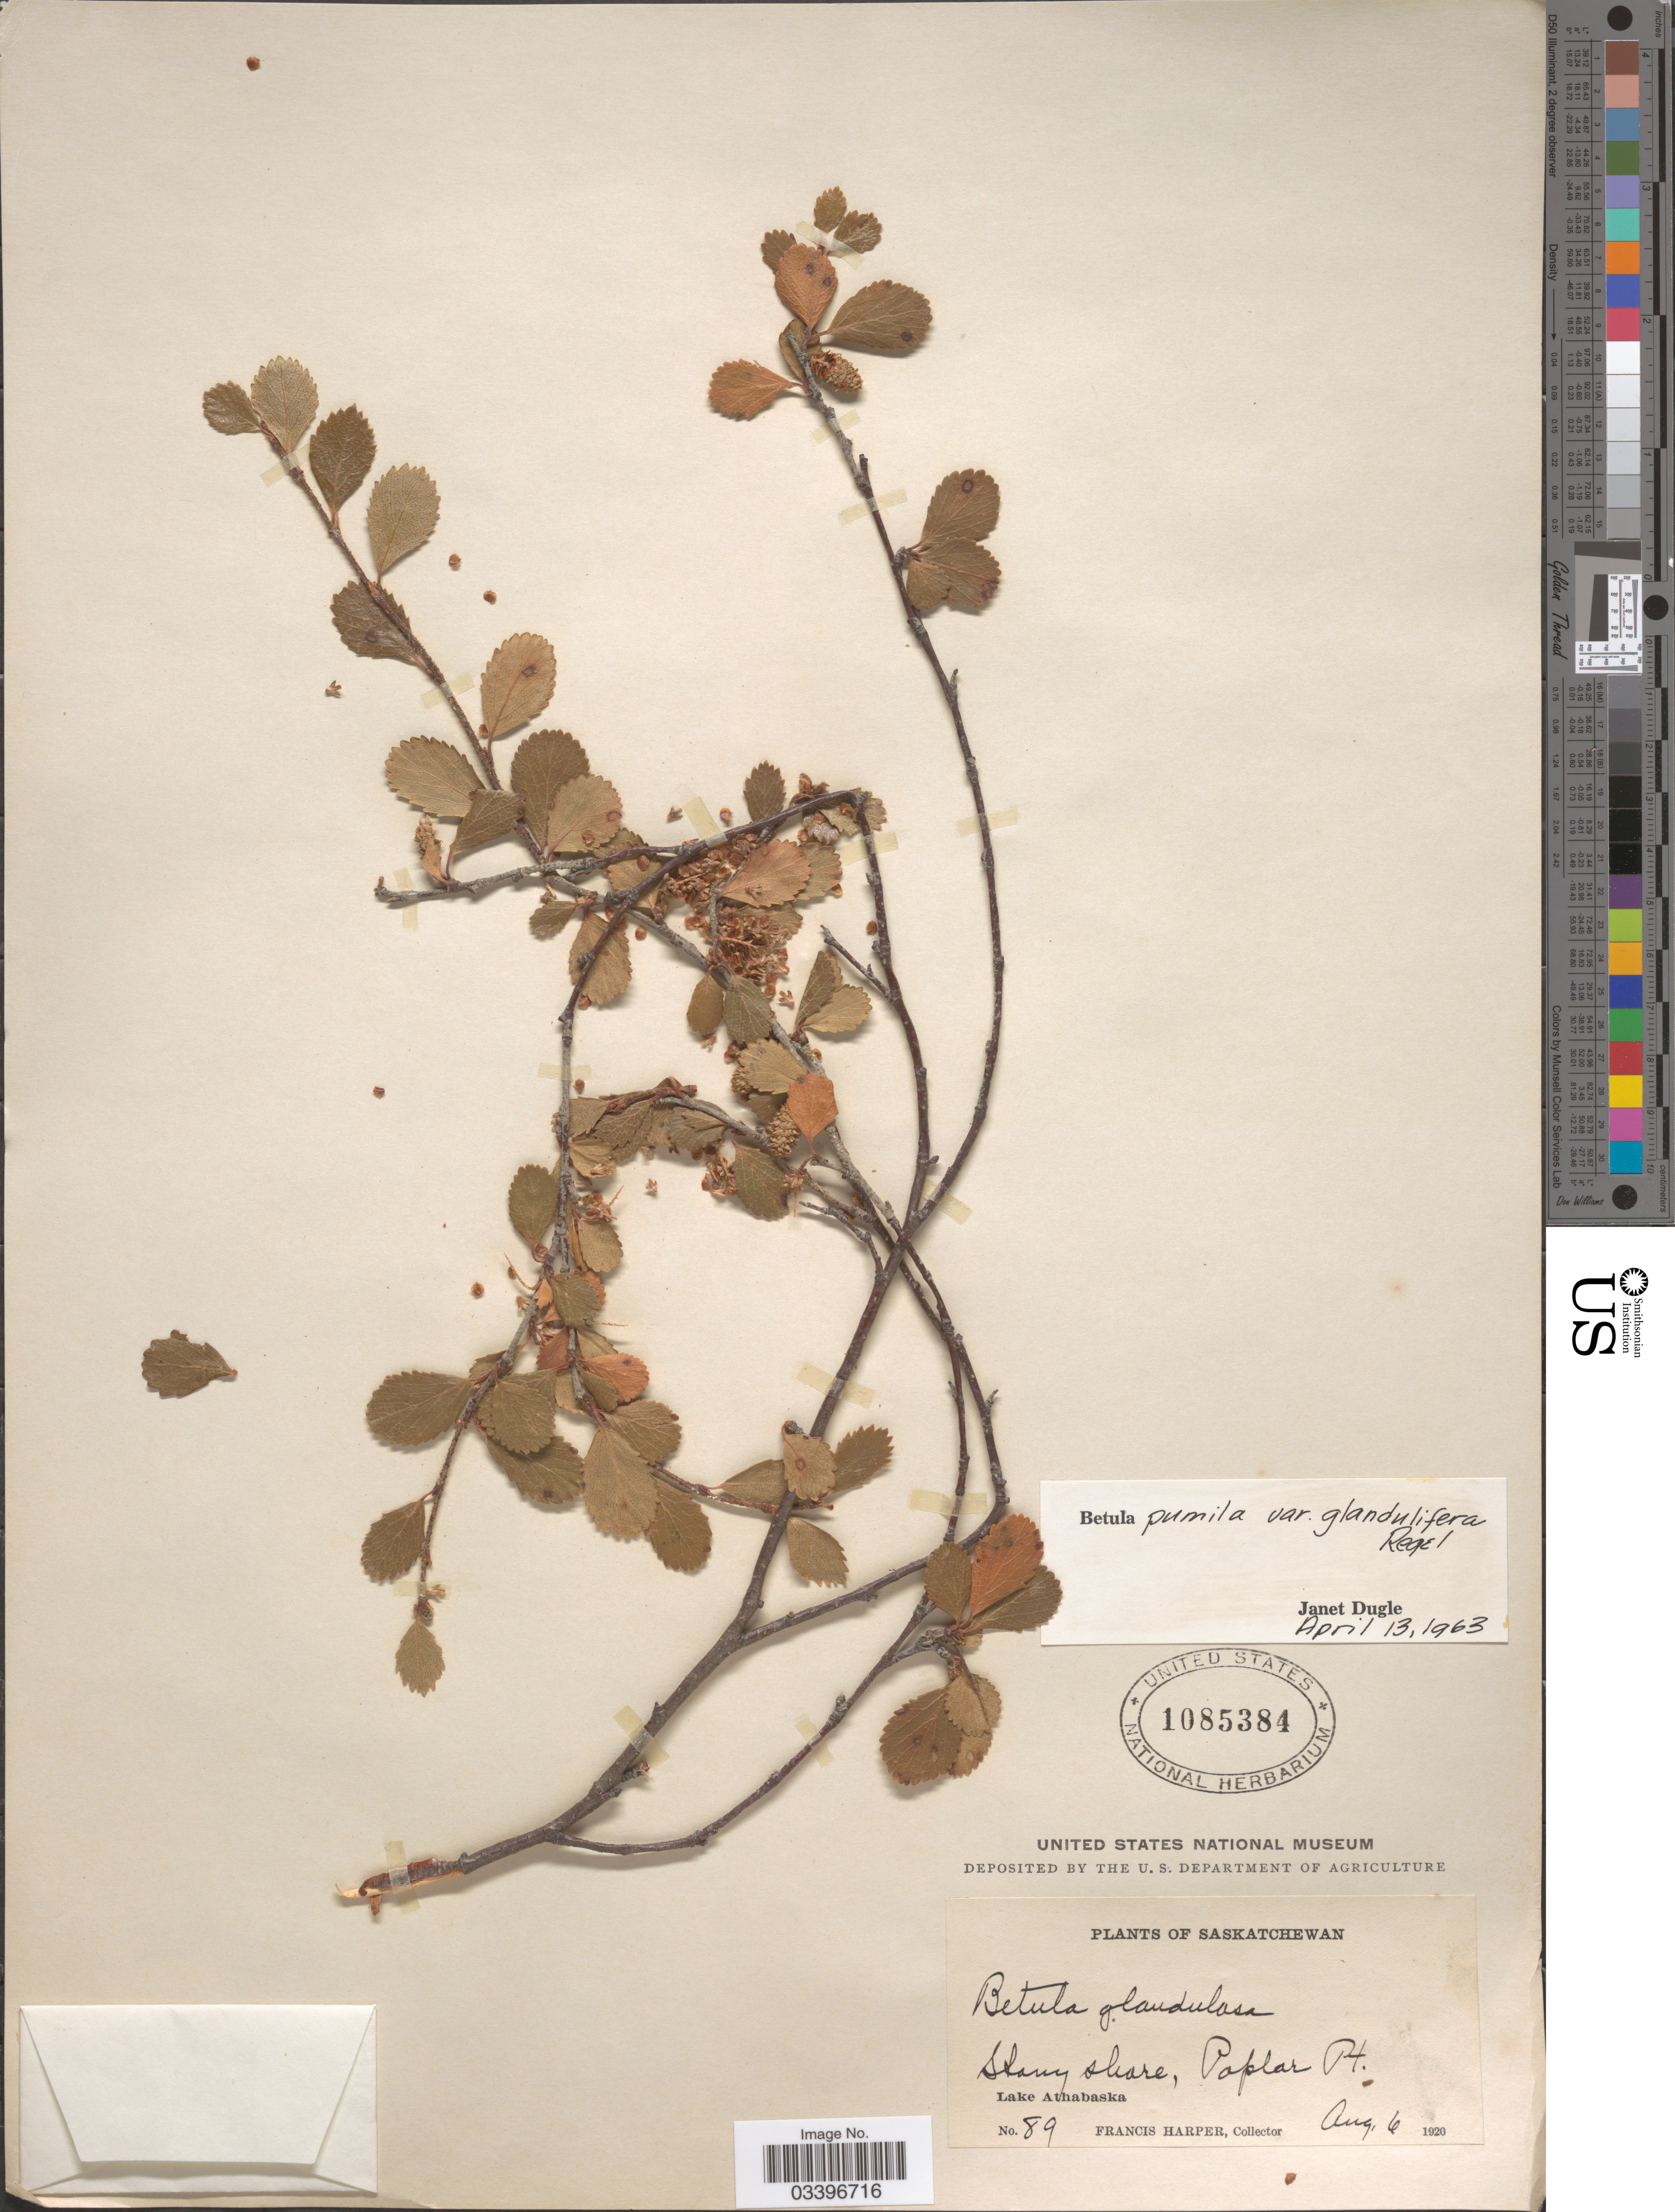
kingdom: Plantae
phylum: Tracheophyta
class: Magnoliopsida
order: Fagales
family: Betulaceae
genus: Betula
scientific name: Betula pumila var. glandulifera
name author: Regel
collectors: F. Harper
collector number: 89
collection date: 1920-08-06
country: Canada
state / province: Saskatchewan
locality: Stony shore, Poplar Pt. Lake Athabaska.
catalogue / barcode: US 1085384